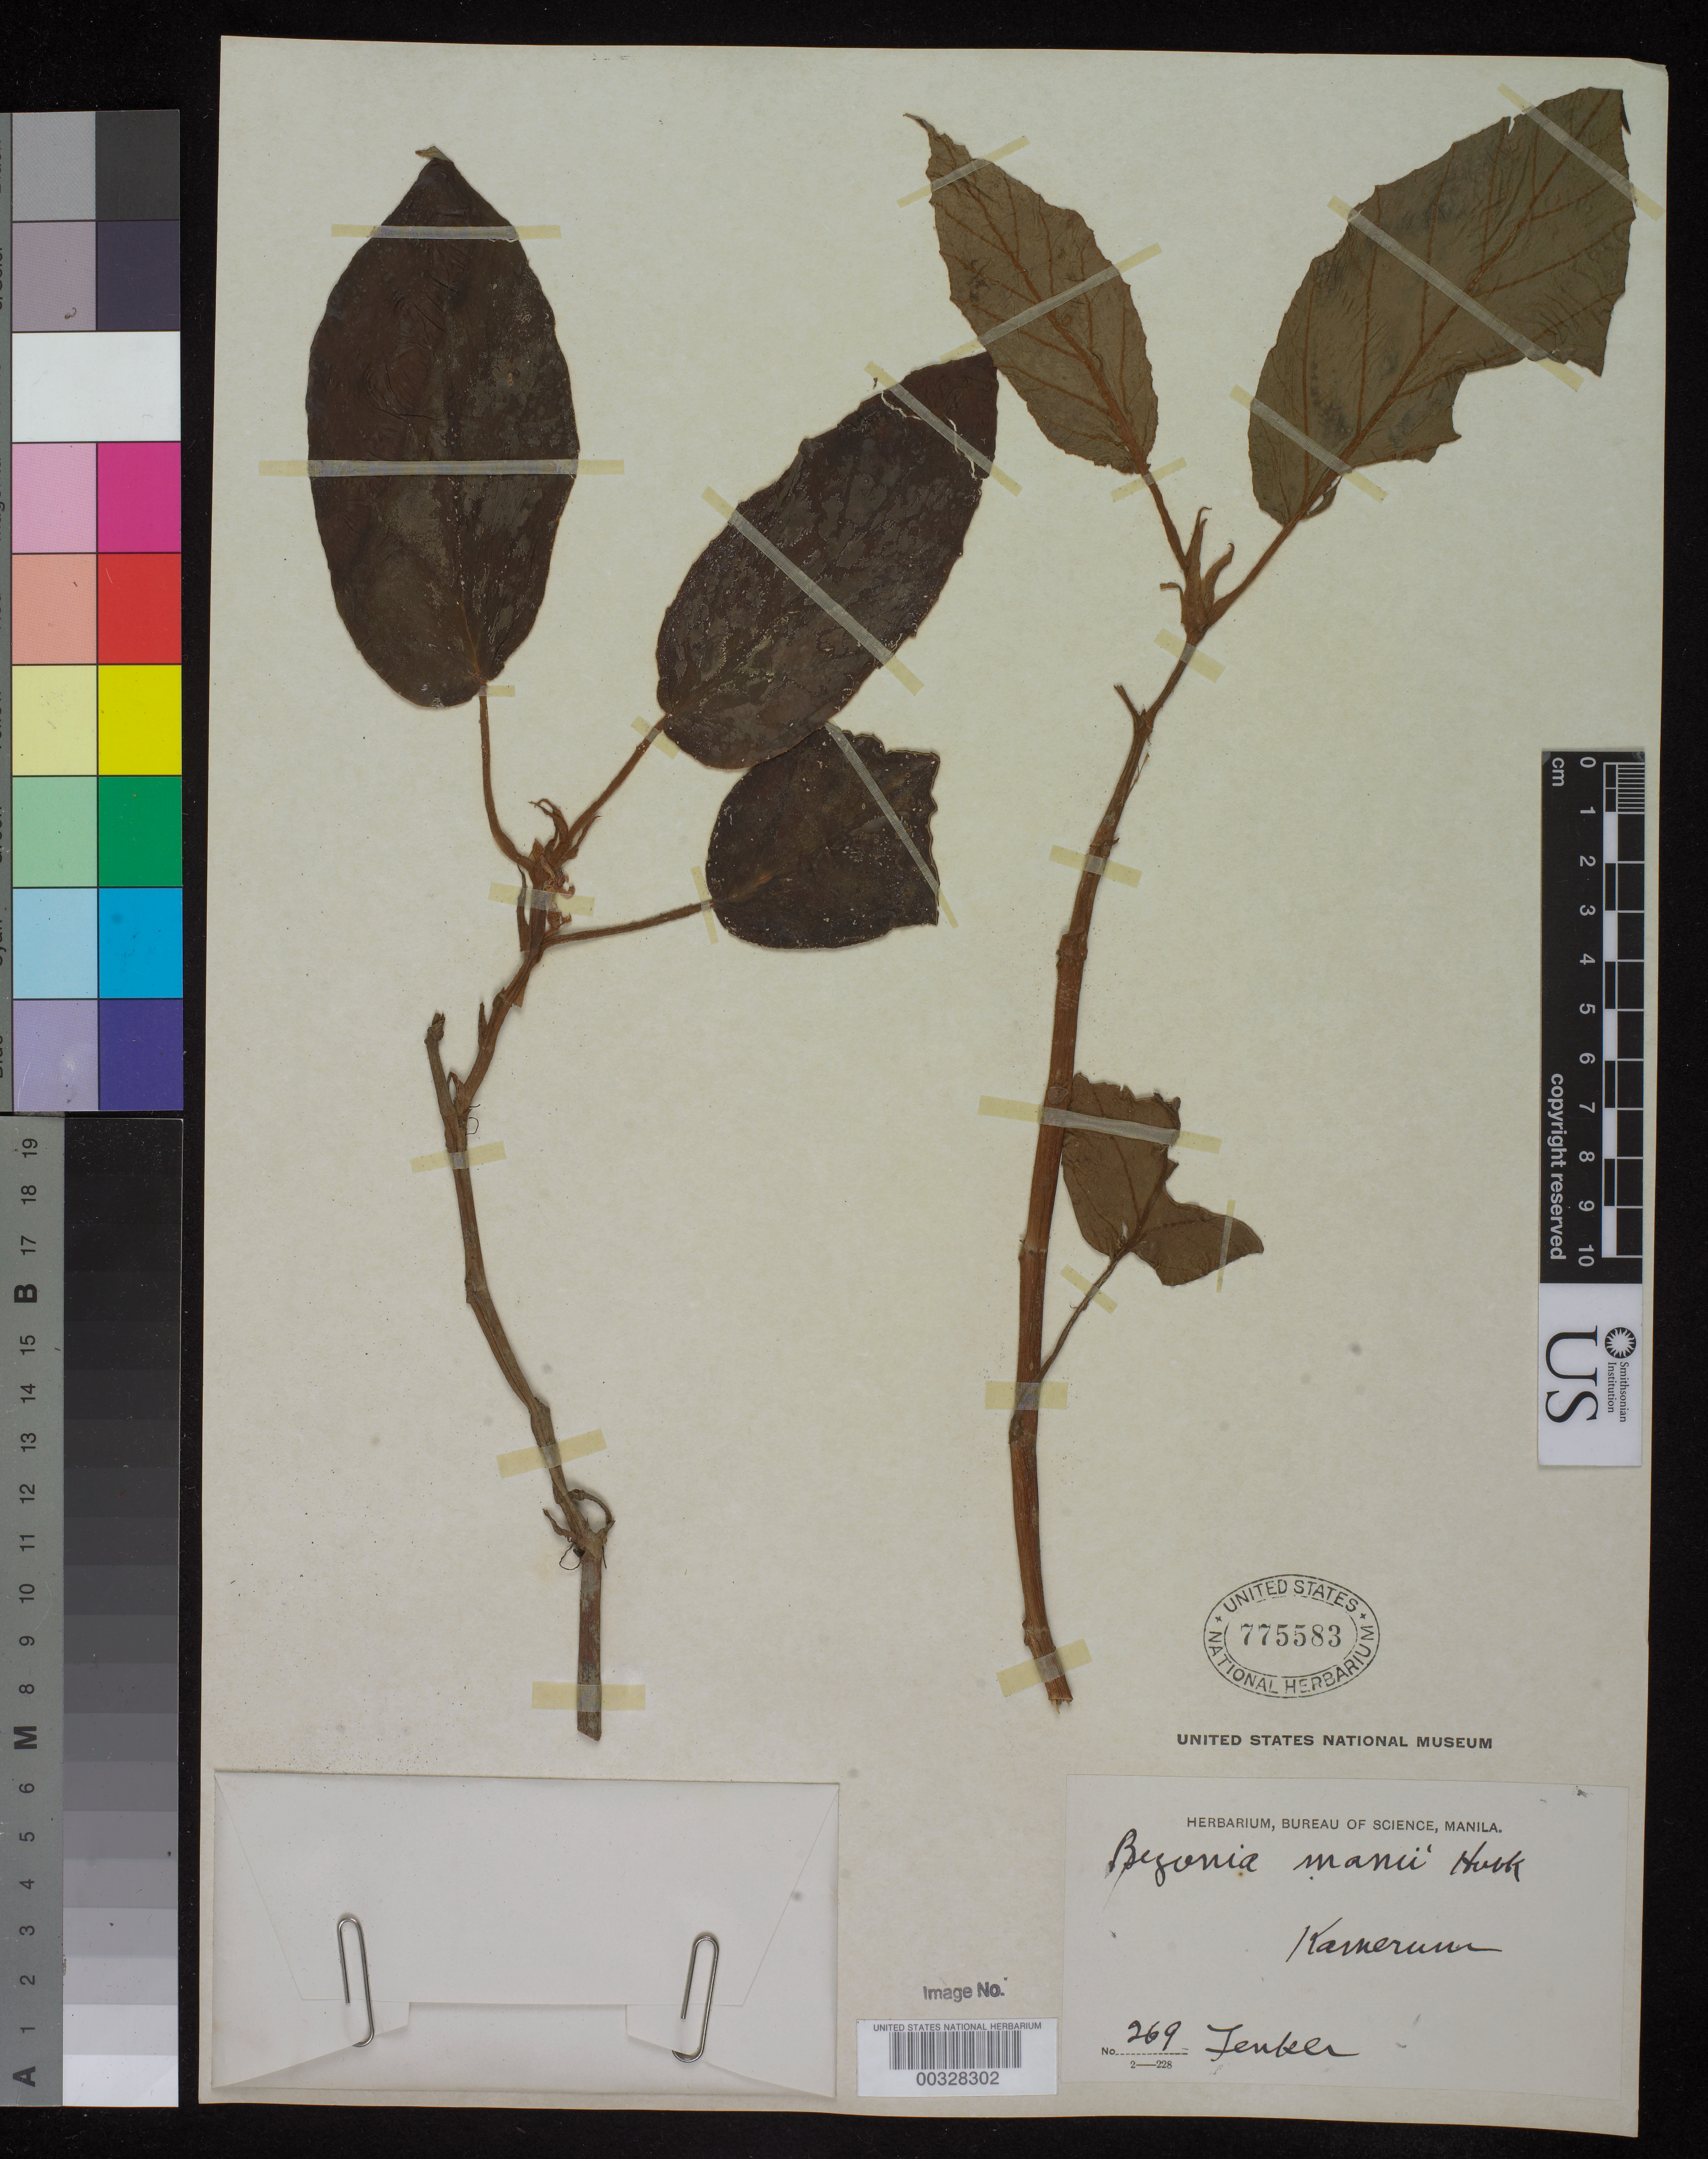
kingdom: Plantae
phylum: Tracheophyta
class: Magnoliopsida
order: Cucurbitales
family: Begoniaceae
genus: Begonia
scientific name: Begonia mannii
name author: Hook. f.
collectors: G. A. Zenker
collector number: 269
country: Cameroon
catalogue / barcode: US 775583